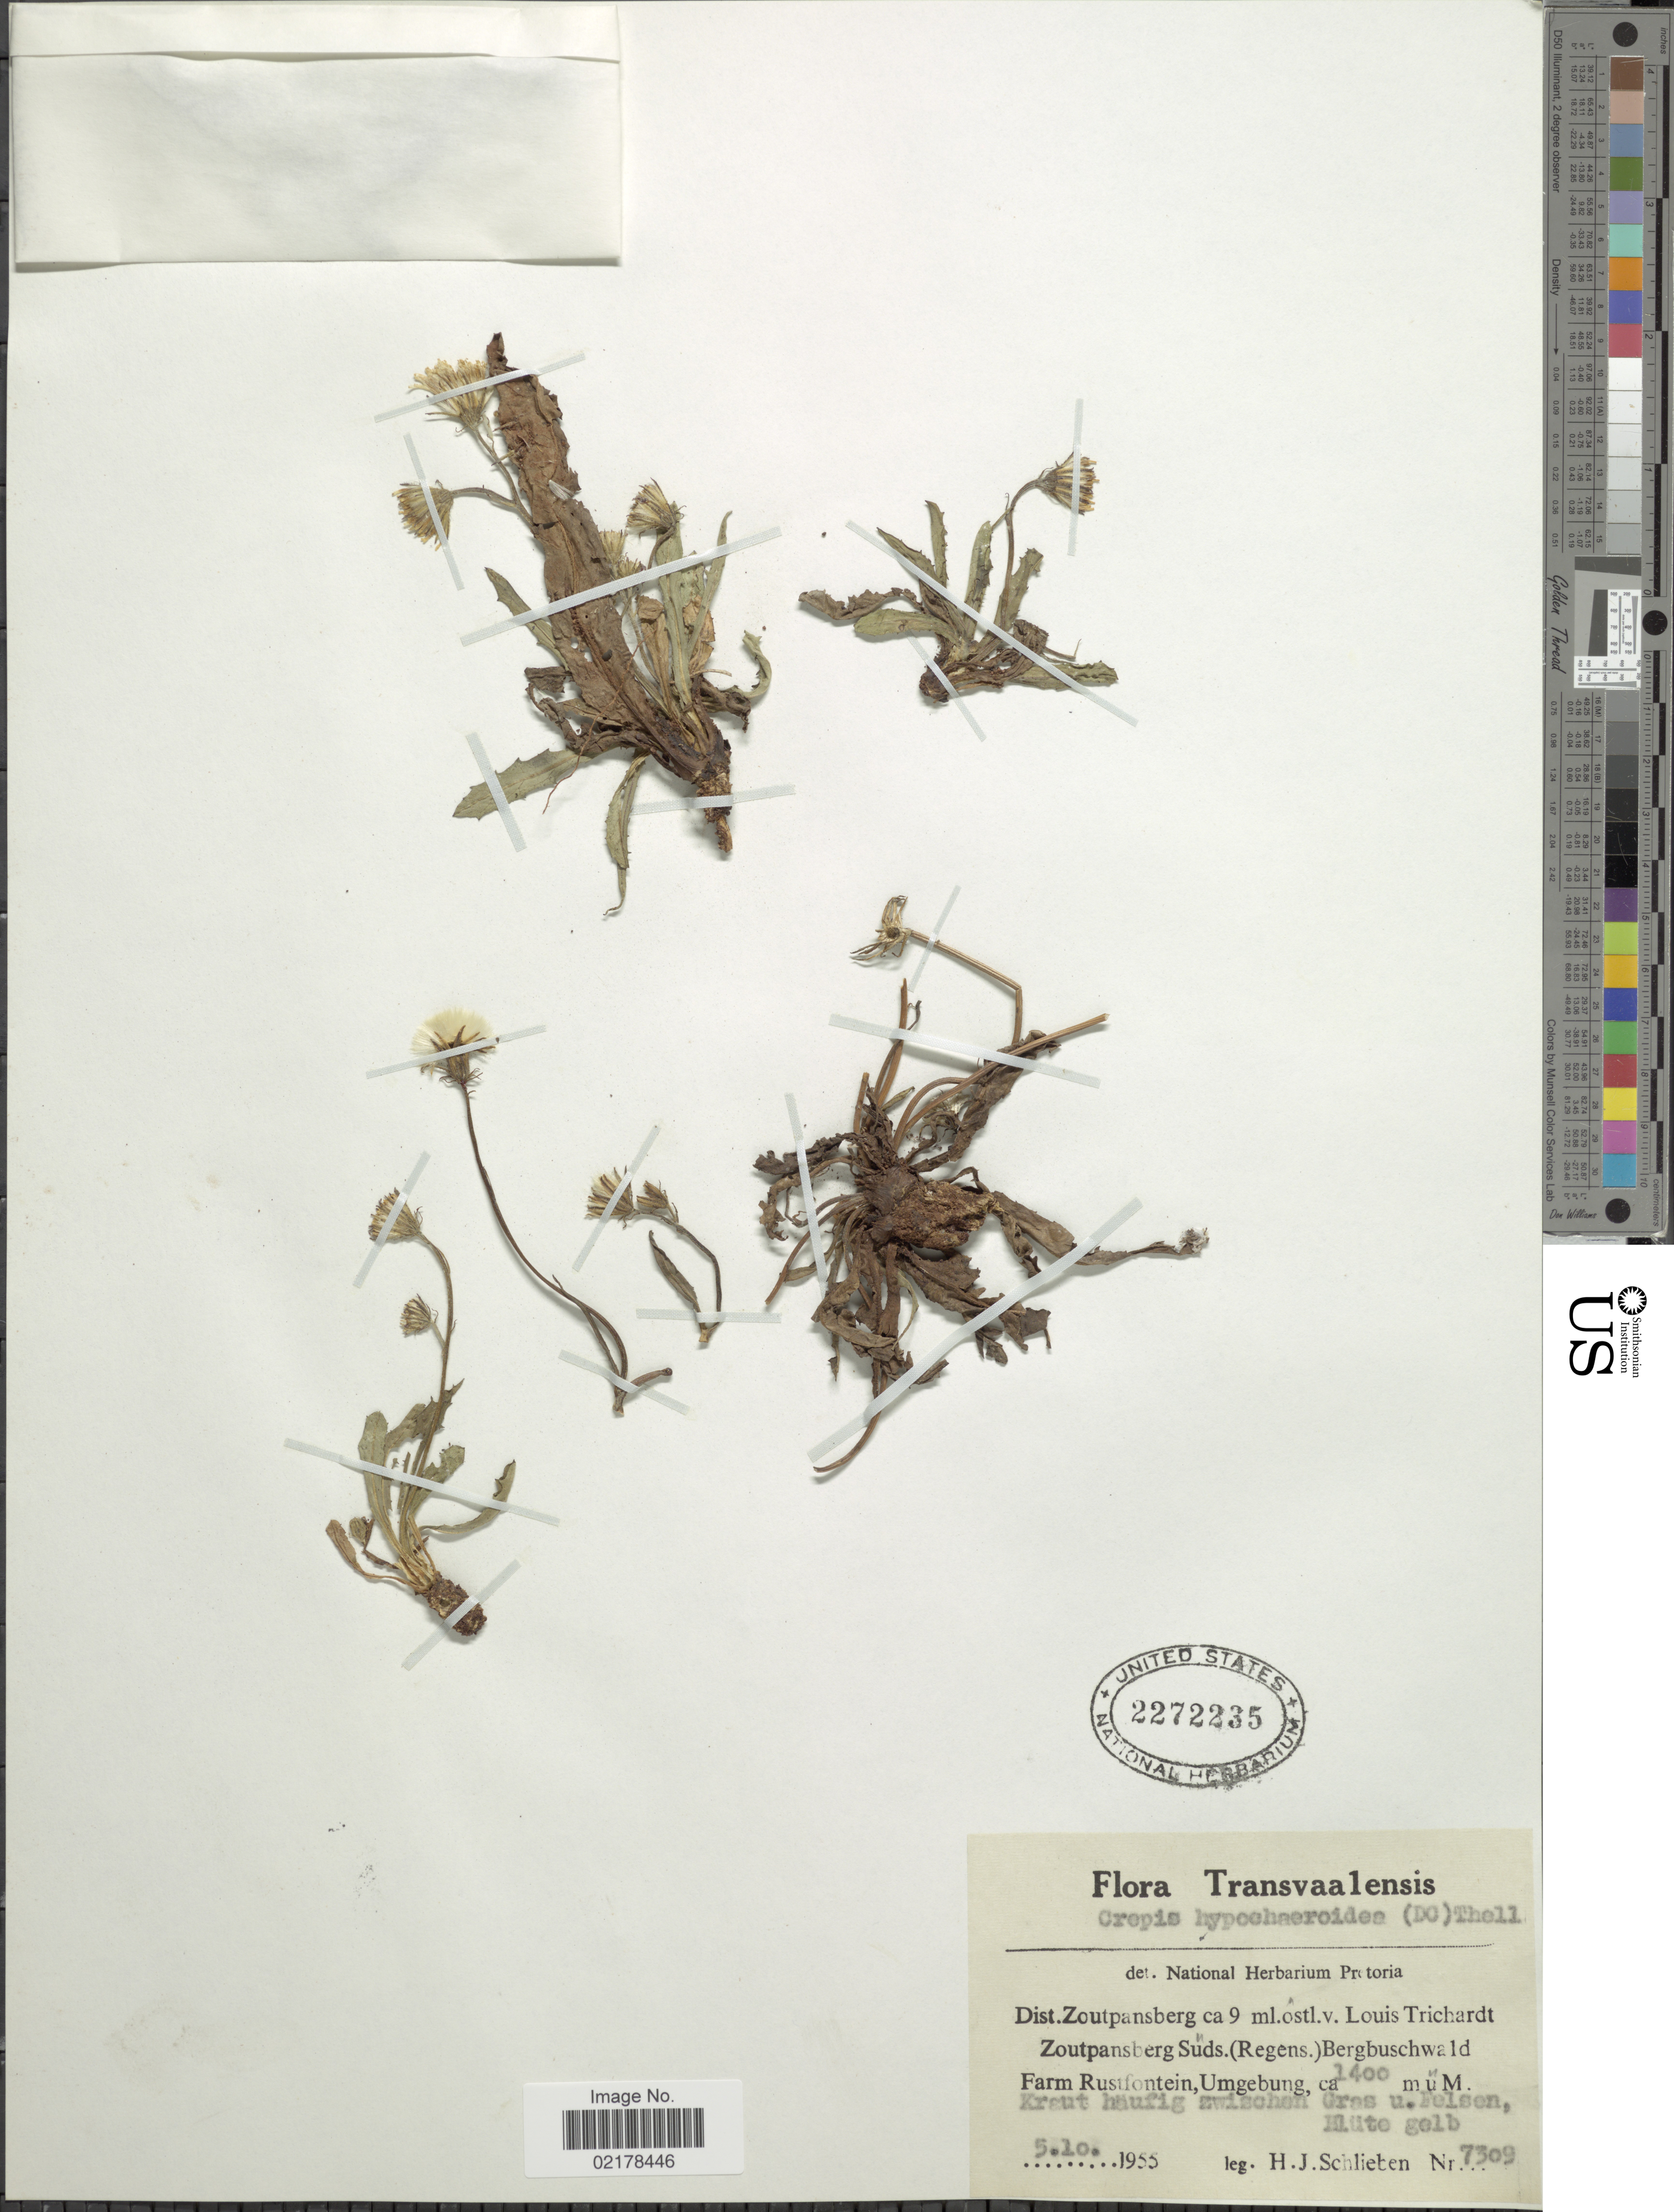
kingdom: Plantae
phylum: Tracheophyta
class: Magnoliopsida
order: Asterales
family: Asteraceae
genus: Crepis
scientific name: Crepis hypochaeridea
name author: (DC.) Thell.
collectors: H. J. Schlieben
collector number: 7309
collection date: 1955-10-05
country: South Africa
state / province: Limpopo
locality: Transvaalensis, Dist. Zoutpansberg ca 9 ml. ostl.v. Louis Trichardt Zoutpansberg Süds. (Regens) Bergbuschwald Farm Rustfontein, Umgebung, Kraut häufig zwischen Gras u. Felsen, Hlüte gelb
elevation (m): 1400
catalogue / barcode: US 2272235